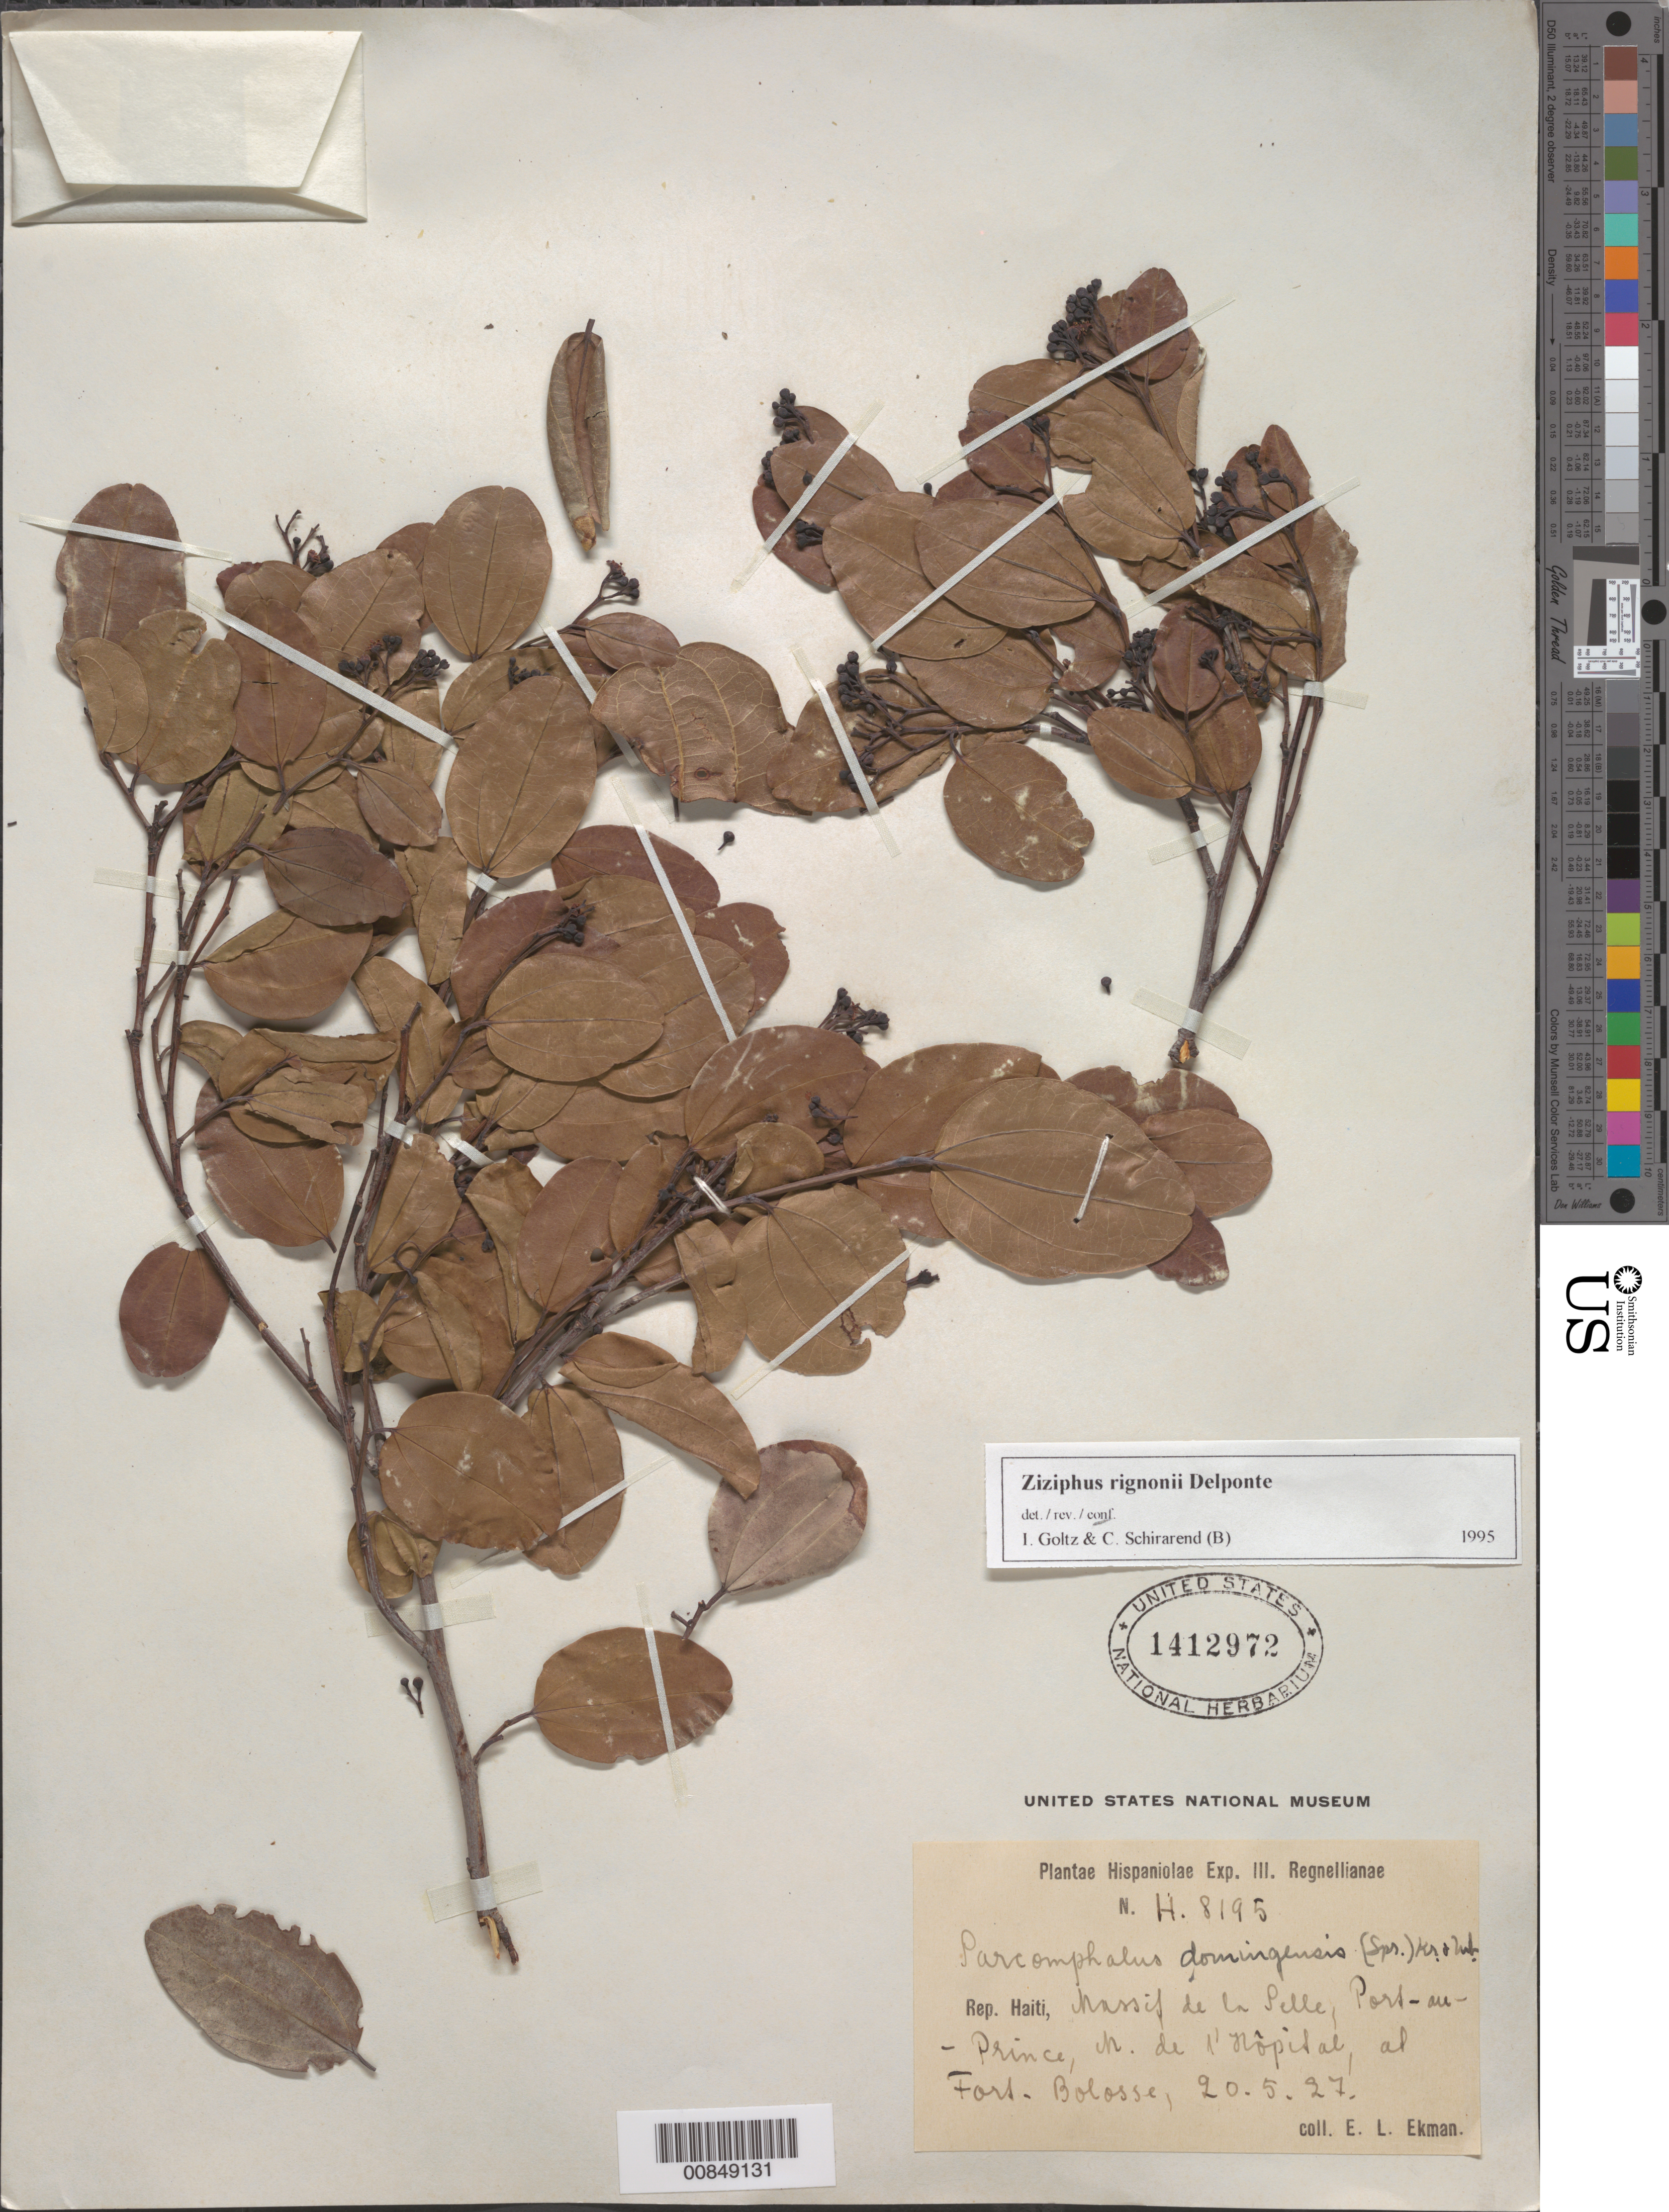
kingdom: Plantae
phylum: Tracheophyta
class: Magnoliopsida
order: Rosales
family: Rhamnaceae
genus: Sarcomphalus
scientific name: Sarcomphalus domingensis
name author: (Spreng.) Krug & Urb.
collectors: E. L. Ekman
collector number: H 8195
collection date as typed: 20 May 1927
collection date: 1927-05-20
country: Haiti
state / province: Ouest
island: Hispaniola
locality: Massif de la Selle, Port-au-prince, Morne de l'Hôpital, at Fort-Bolosse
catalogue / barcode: US 1412972